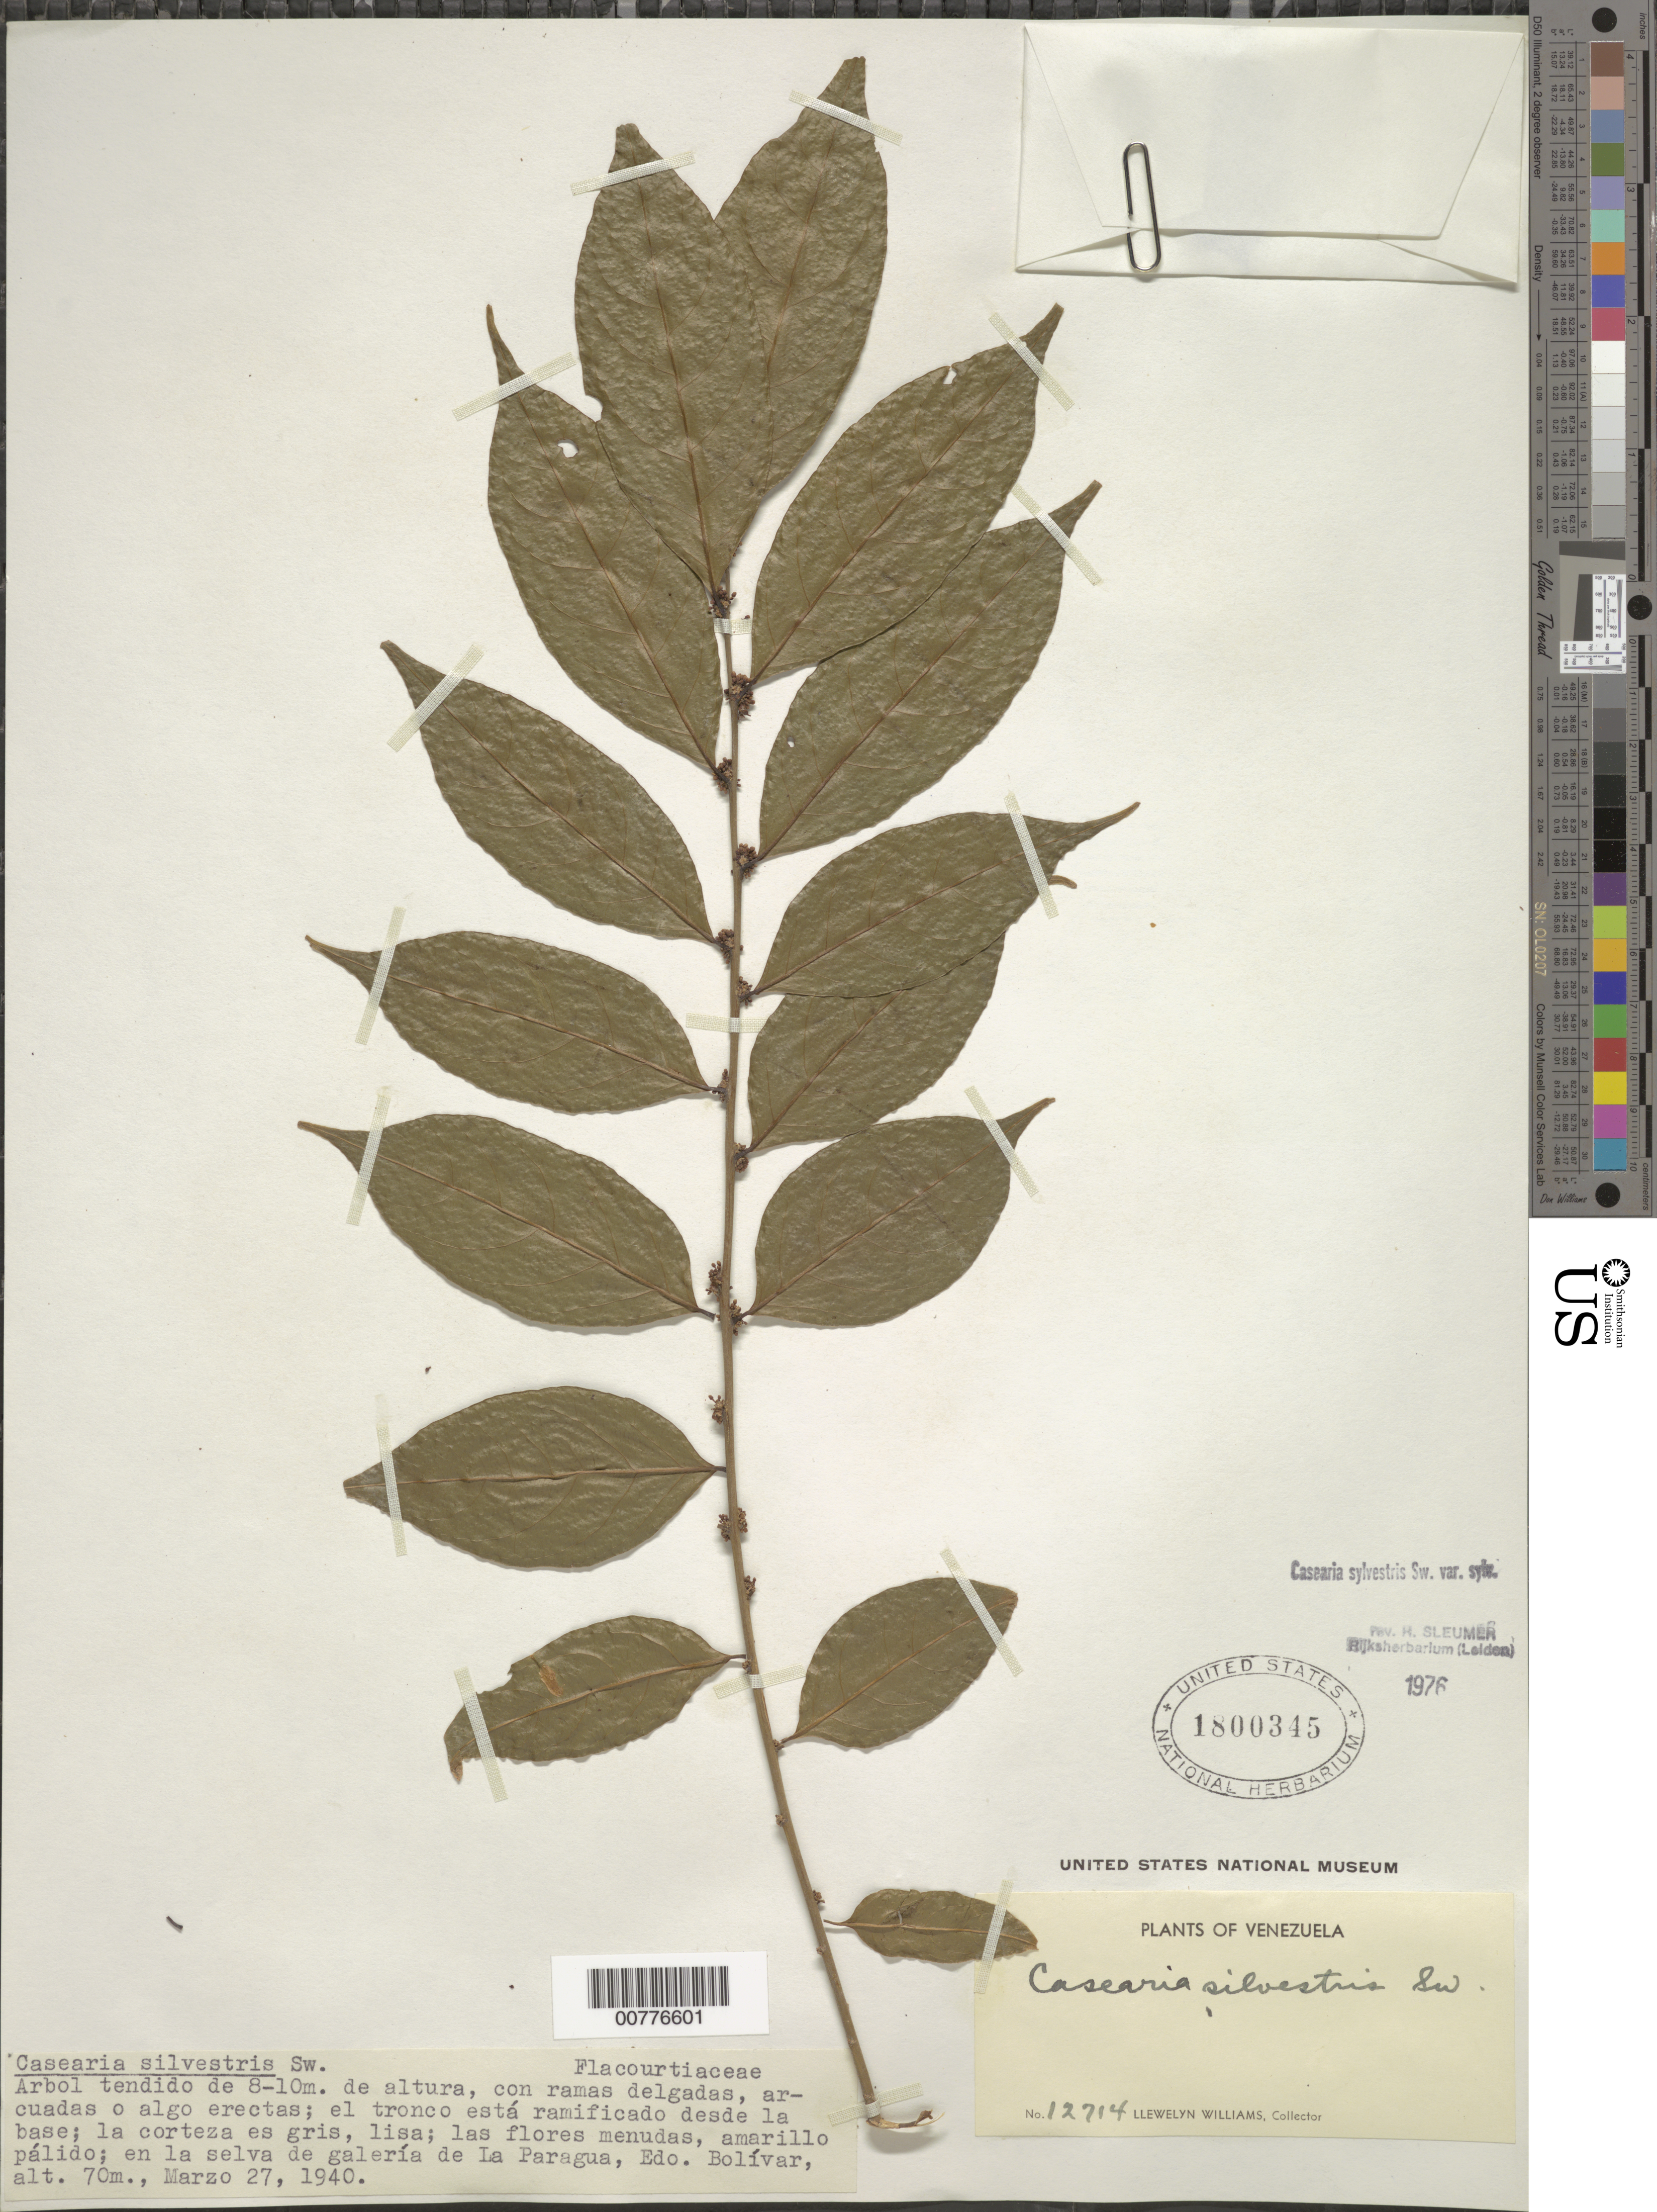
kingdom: Plantae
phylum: Tracheophyta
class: Magnoliopsida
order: Malpighiales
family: Salicaceae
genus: Casearia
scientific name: Casearia sylvestris var. sylvestris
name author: Sw.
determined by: Sleumer, H. O.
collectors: Ll. Williams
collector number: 12714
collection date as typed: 27-Mar-40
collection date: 1940-03-27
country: Venezuela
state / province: Bolívar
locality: La Paragua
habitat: Gallery forest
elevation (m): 70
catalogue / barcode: US 1800345